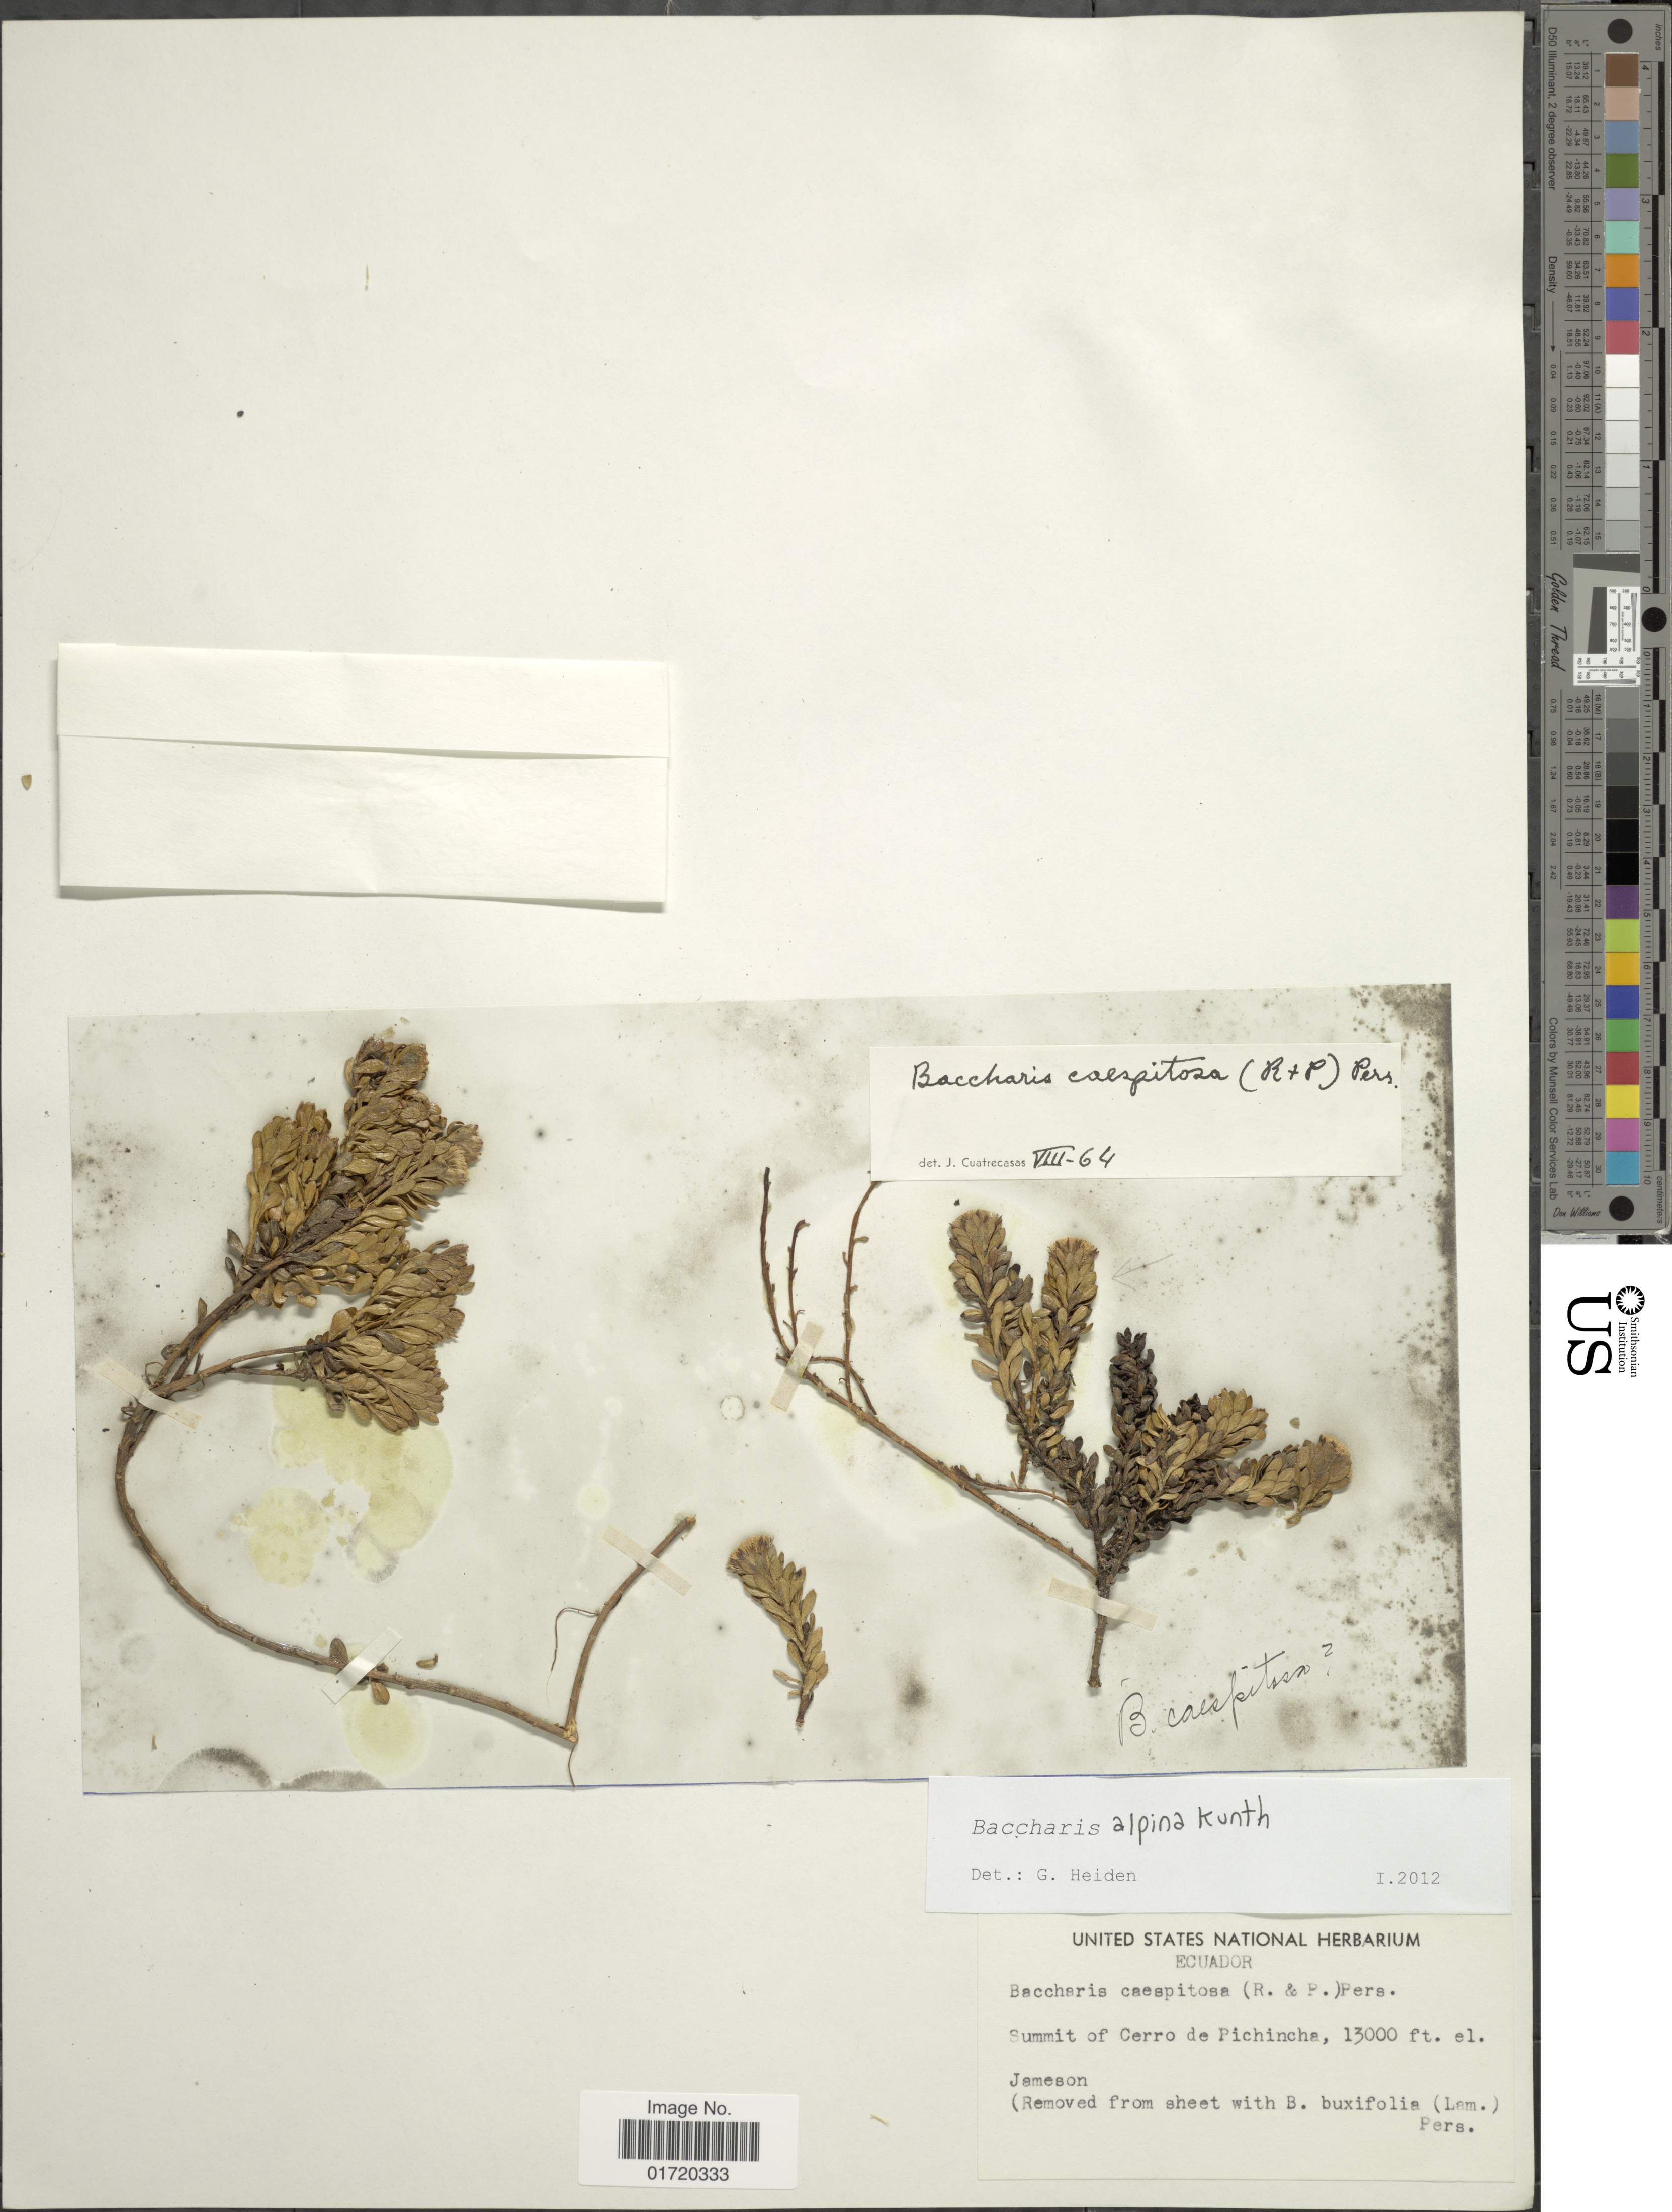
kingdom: Plantae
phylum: Tracheophyta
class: Magnoliopsida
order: Asterales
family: Asteraceae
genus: Baccharis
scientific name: Baccharis alpina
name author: Kunth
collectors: -- Jameson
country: Ecuador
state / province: Pichincha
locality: Summit of Cerro de Pichincha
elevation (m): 3962